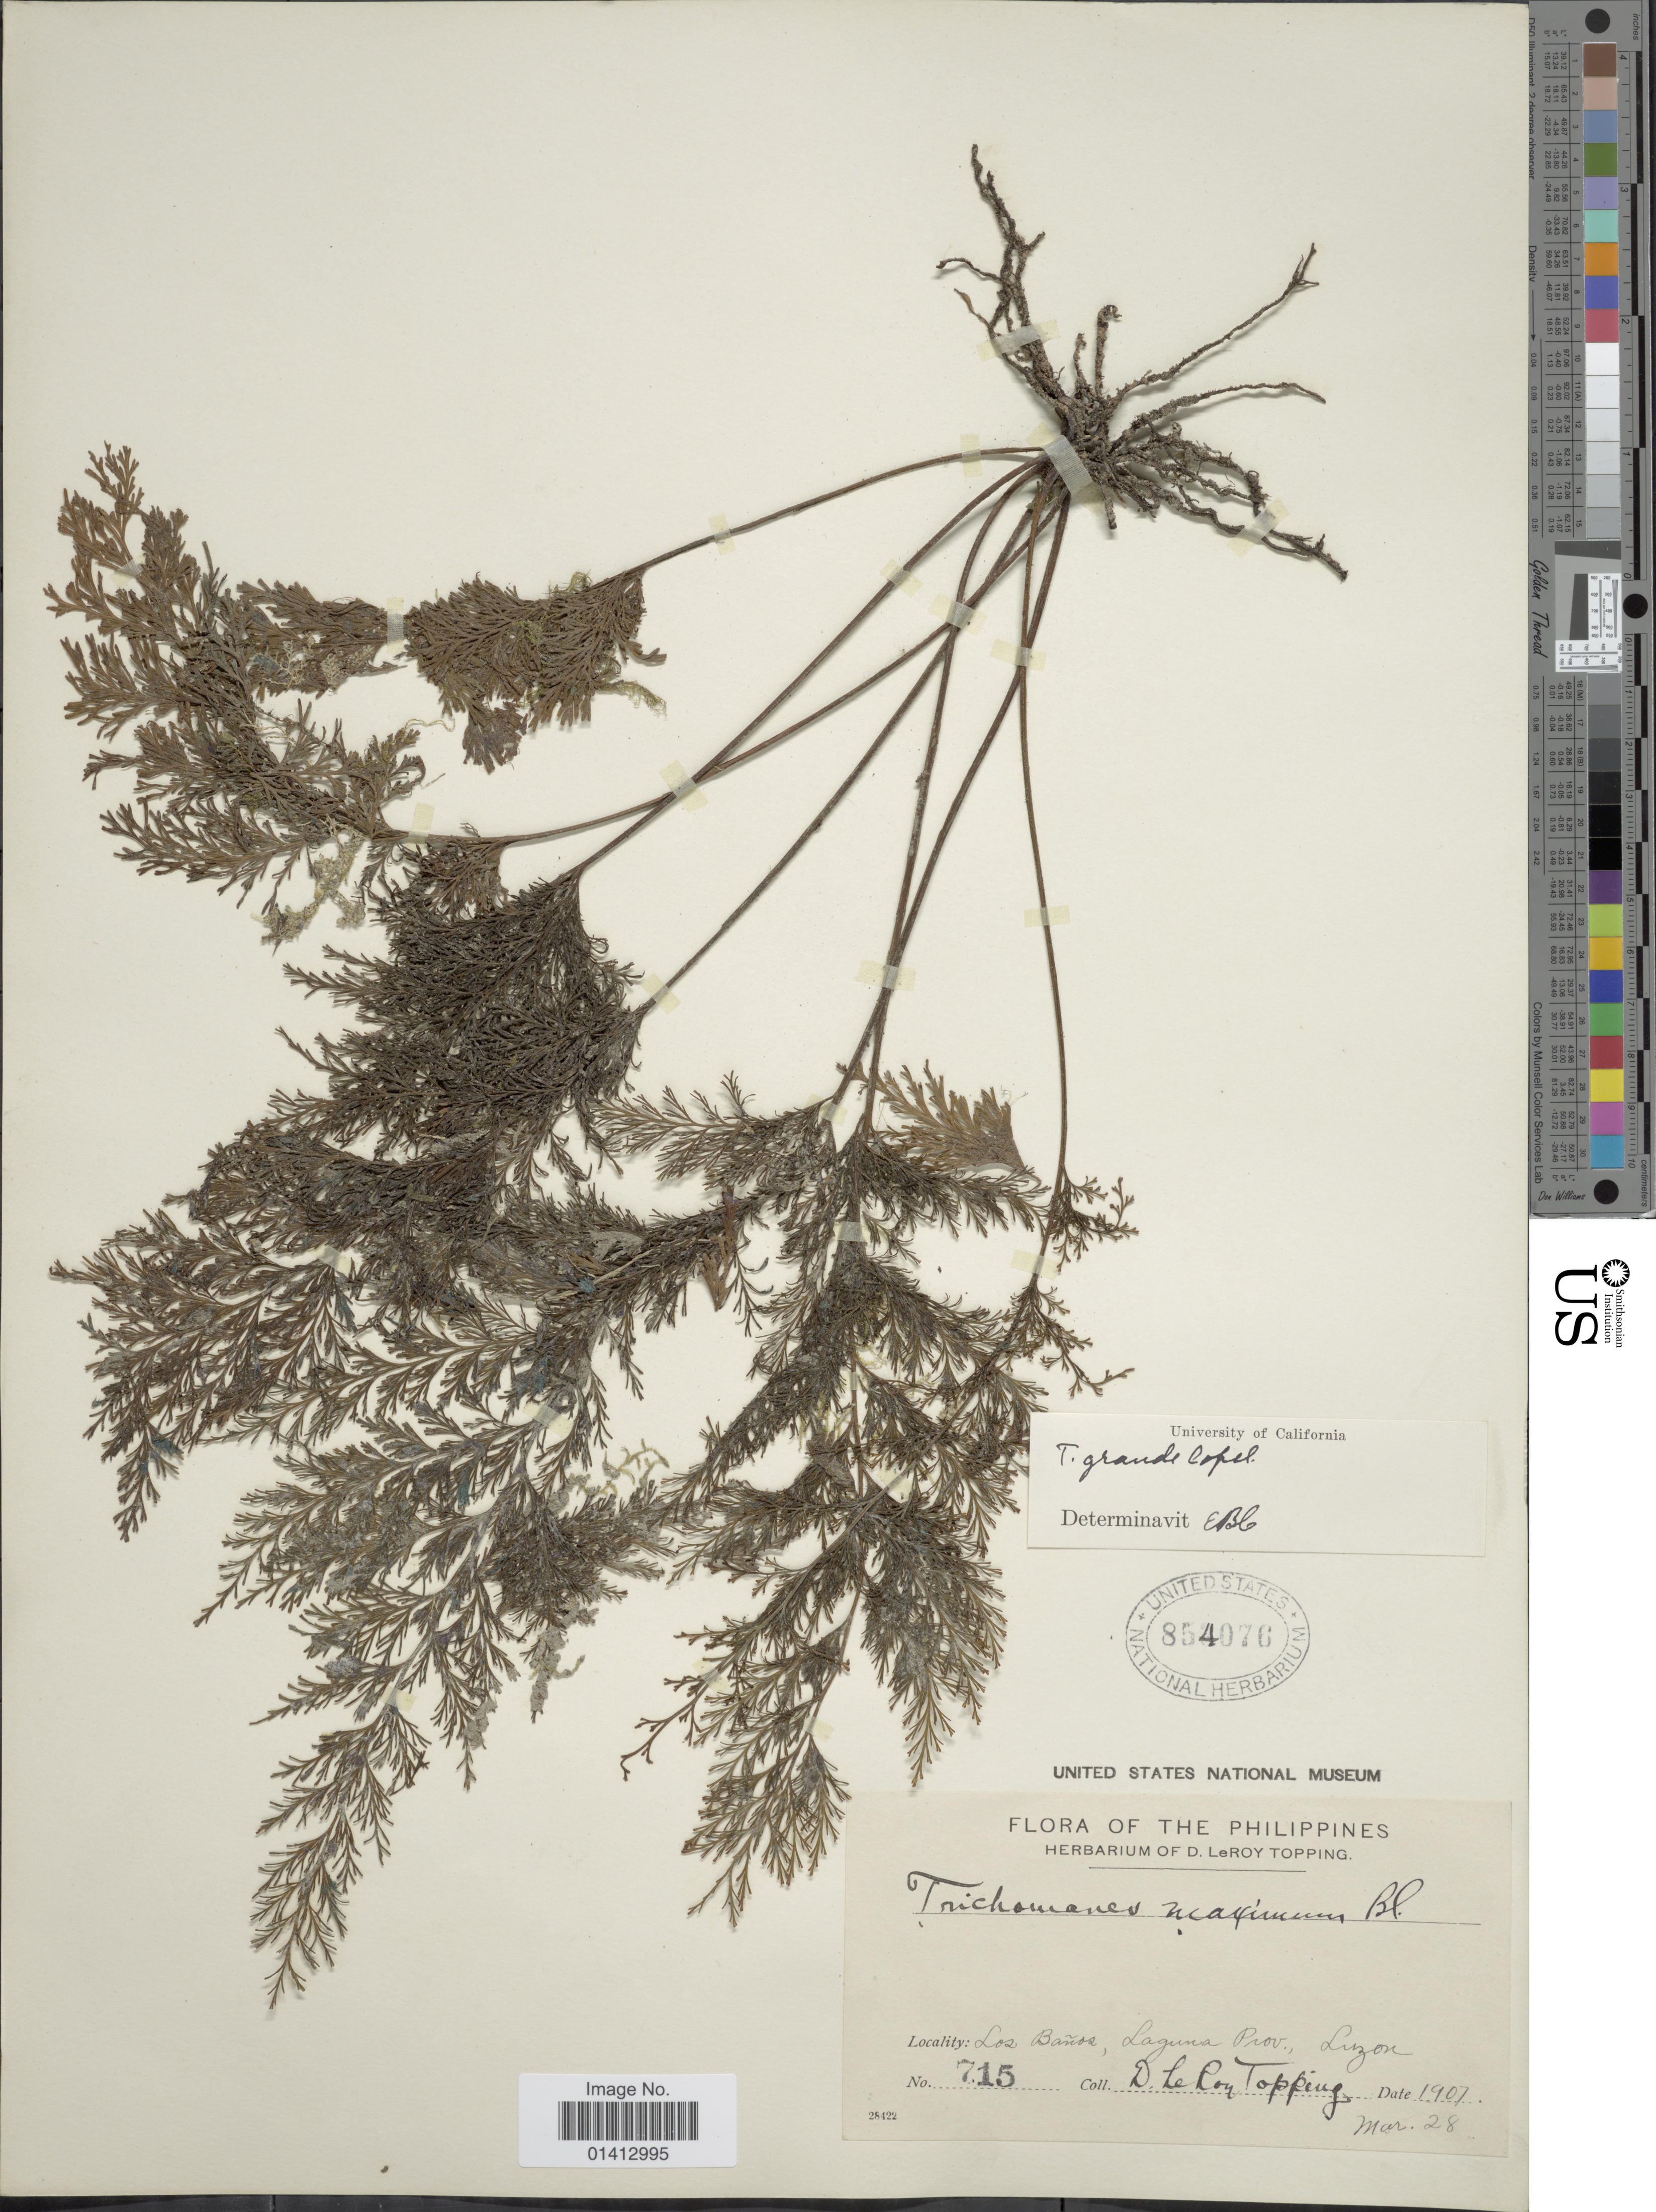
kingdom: Plantae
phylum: Tracheophyta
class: Polypodiopsida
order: Hymenophyllales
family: Hymenophyllaceae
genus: Crepidomanes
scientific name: Crepidomanes grande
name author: (Copel.) Ebihara & K. Iwats.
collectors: D. L. Topping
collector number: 715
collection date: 1907-03-28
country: Philippines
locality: Los Baños, Laguna Prov., Luzon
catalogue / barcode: US 854076